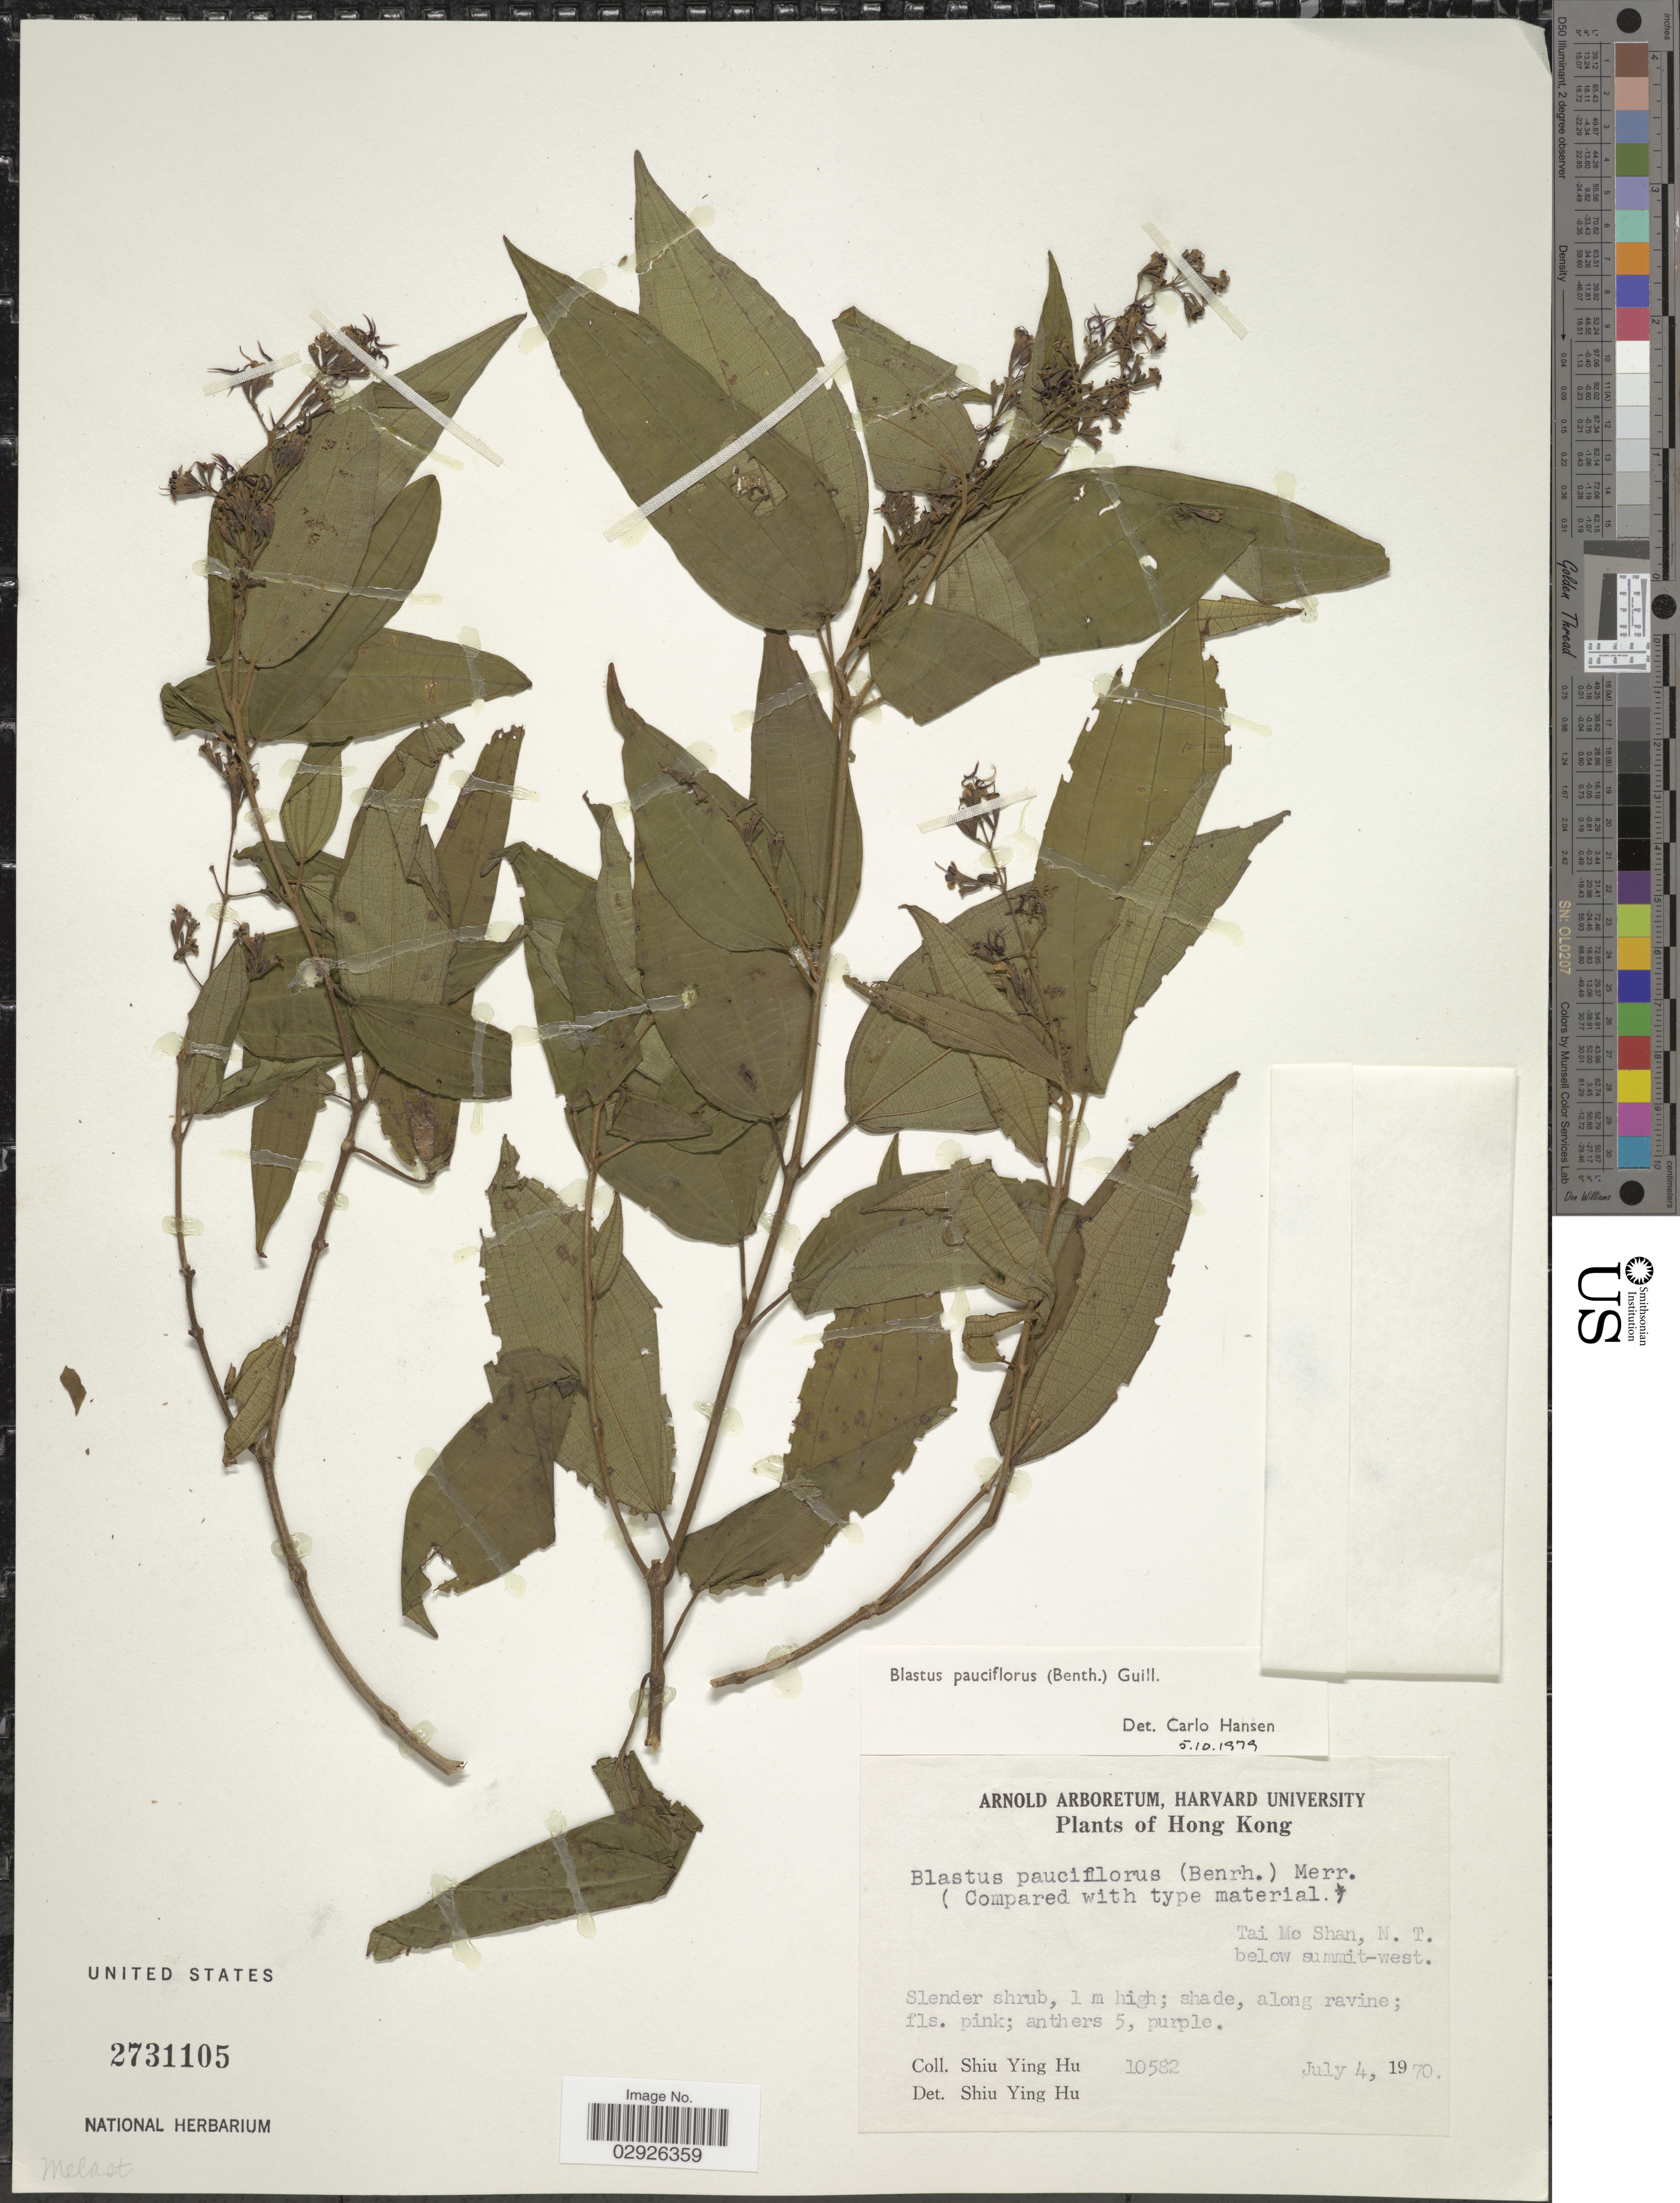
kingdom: Plantae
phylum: Tracheophyta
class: Magnoliopsida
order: Myrtales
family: Melastomataceae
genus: Blastus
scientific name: Blastus pauciflorus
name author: (Benth.) Guillaumin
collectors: S. Y. Hu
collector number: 10582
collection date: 1970-07-04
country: China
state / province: Hong Kong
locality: Tai Mo Shan, N.T., below summit-west.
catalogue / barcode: US 2731105